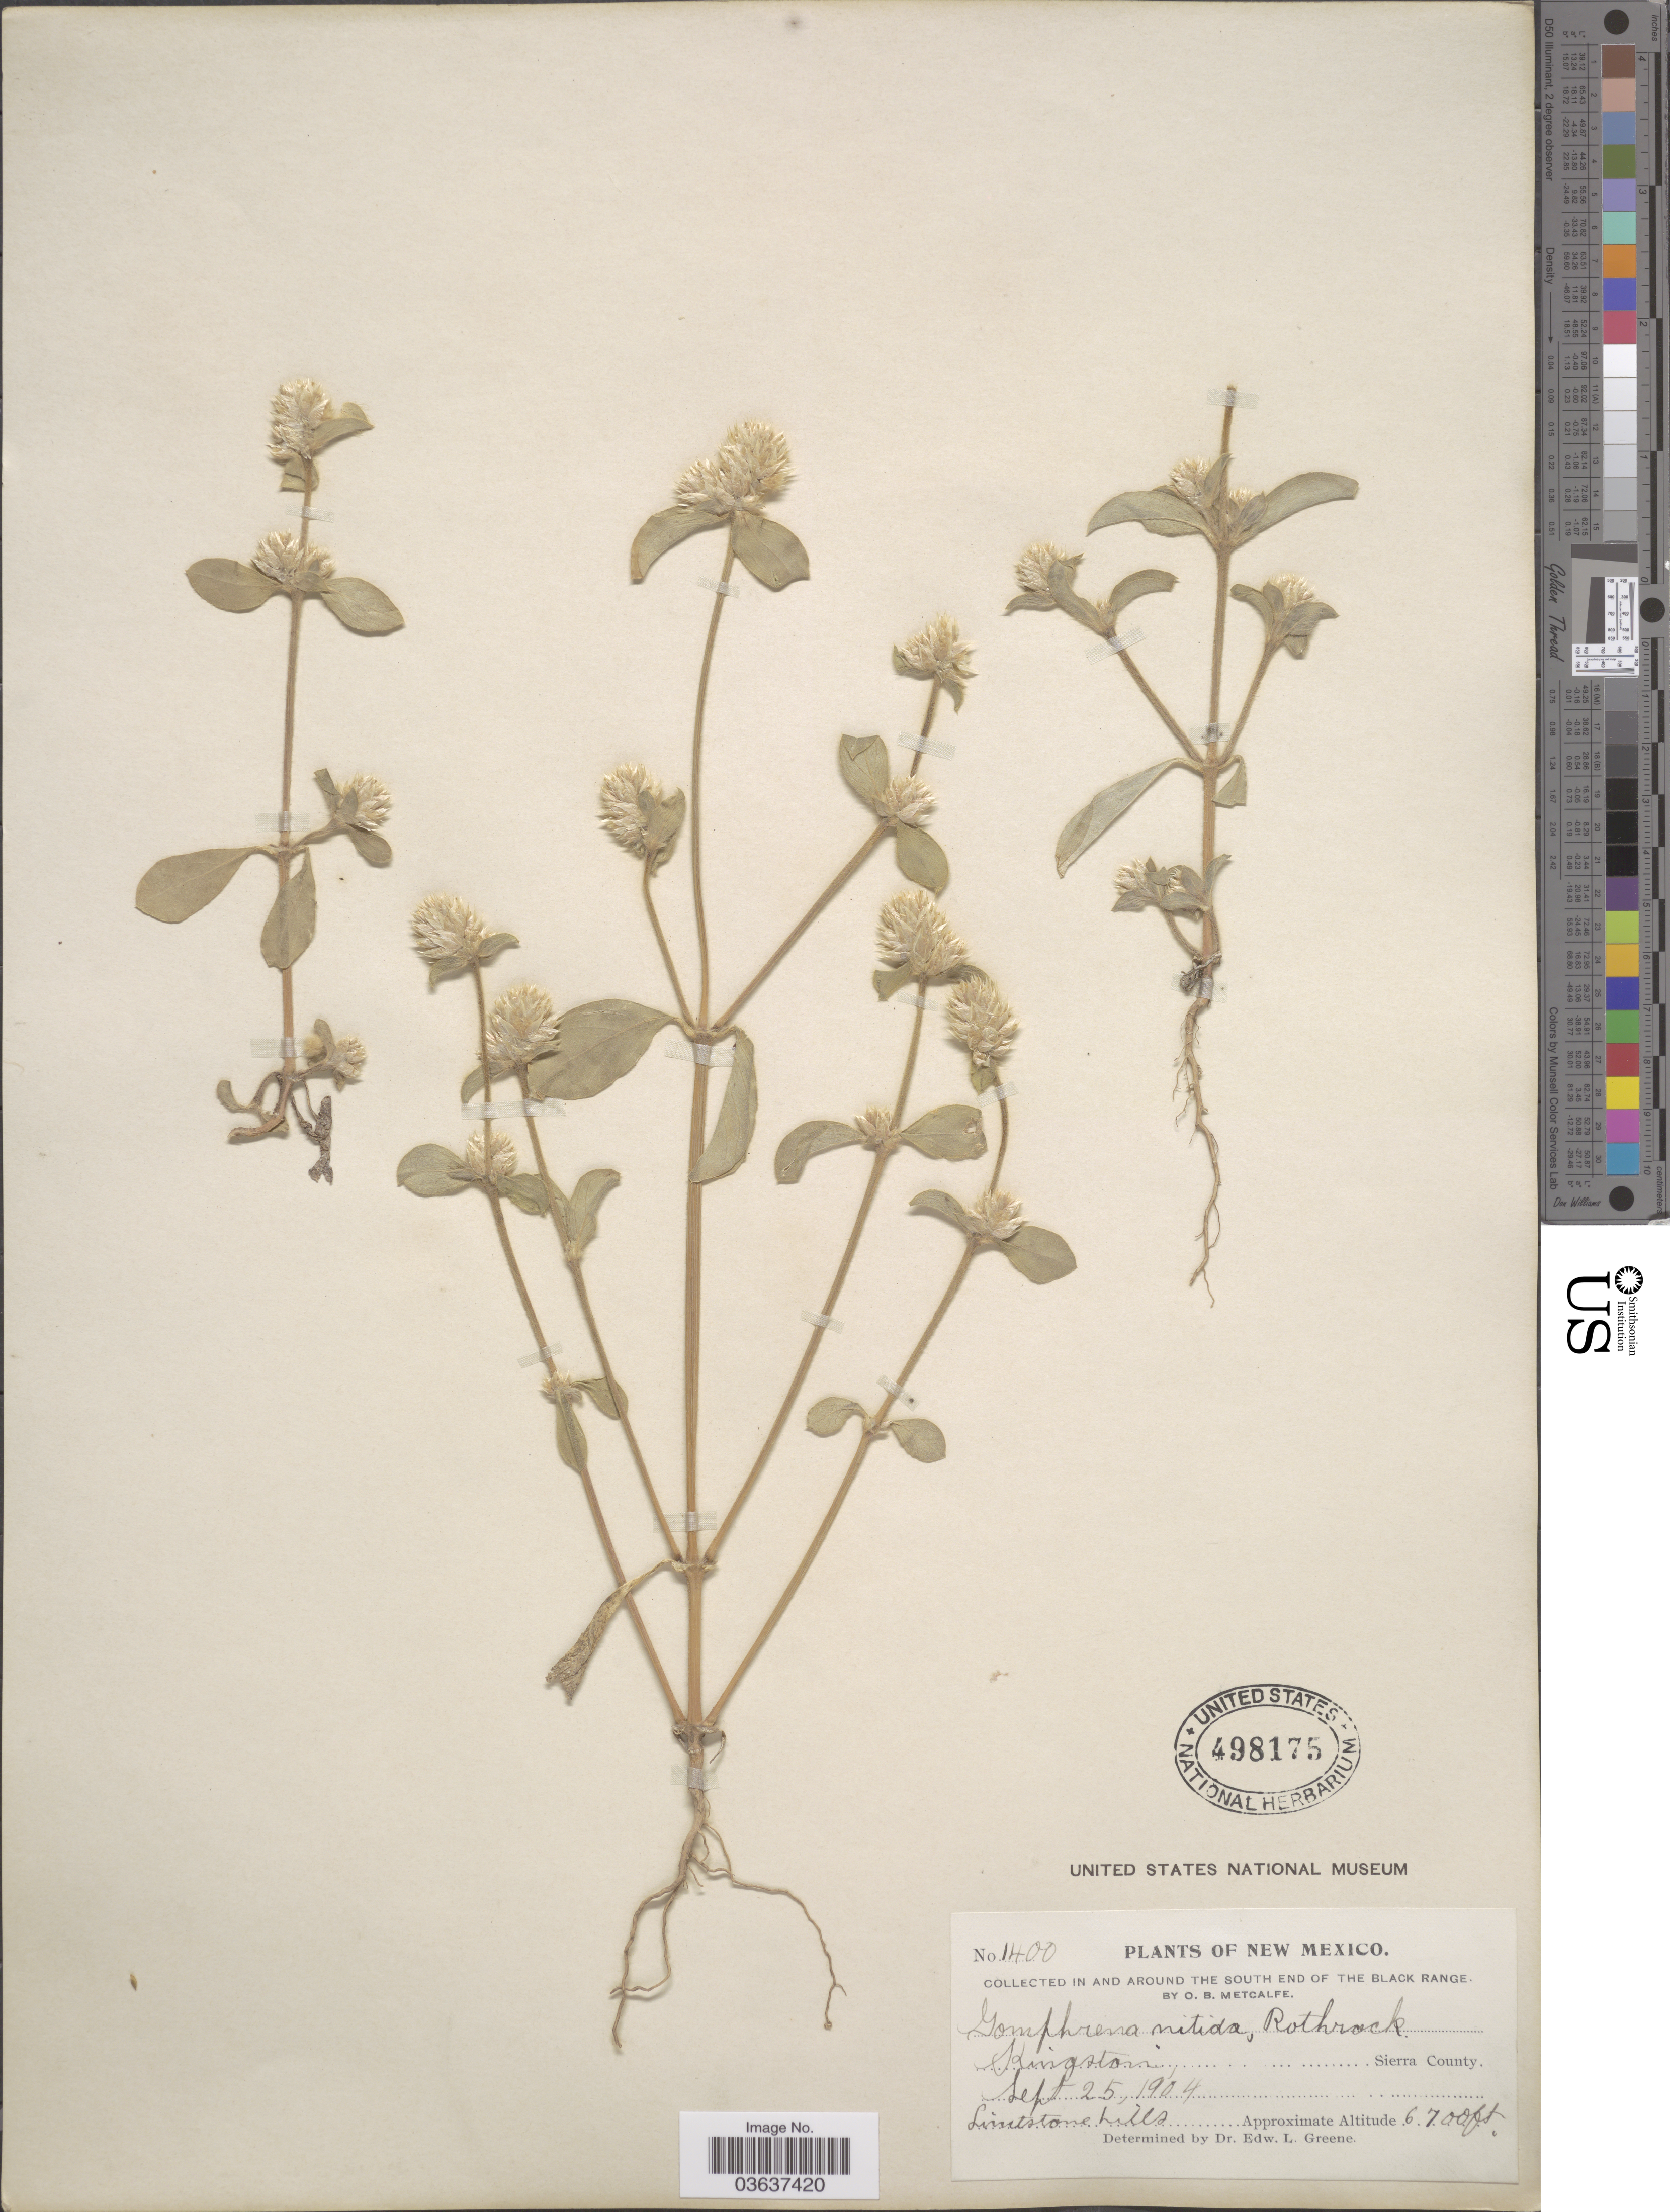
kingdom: Plantae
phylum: Tracheophyta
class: Magnoliopsida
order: Caryophyllales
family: Amaranthaceae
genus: Gomphrena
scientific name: Gomphrena nitida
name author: Rothr.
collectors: O. B. Metcalfe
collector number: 1400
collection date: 1904-09-25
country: United States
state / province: New Mexico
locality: In and around the south end of the Black Range. Kingston, Sierra County.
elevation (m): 2042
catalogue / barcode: US 498175